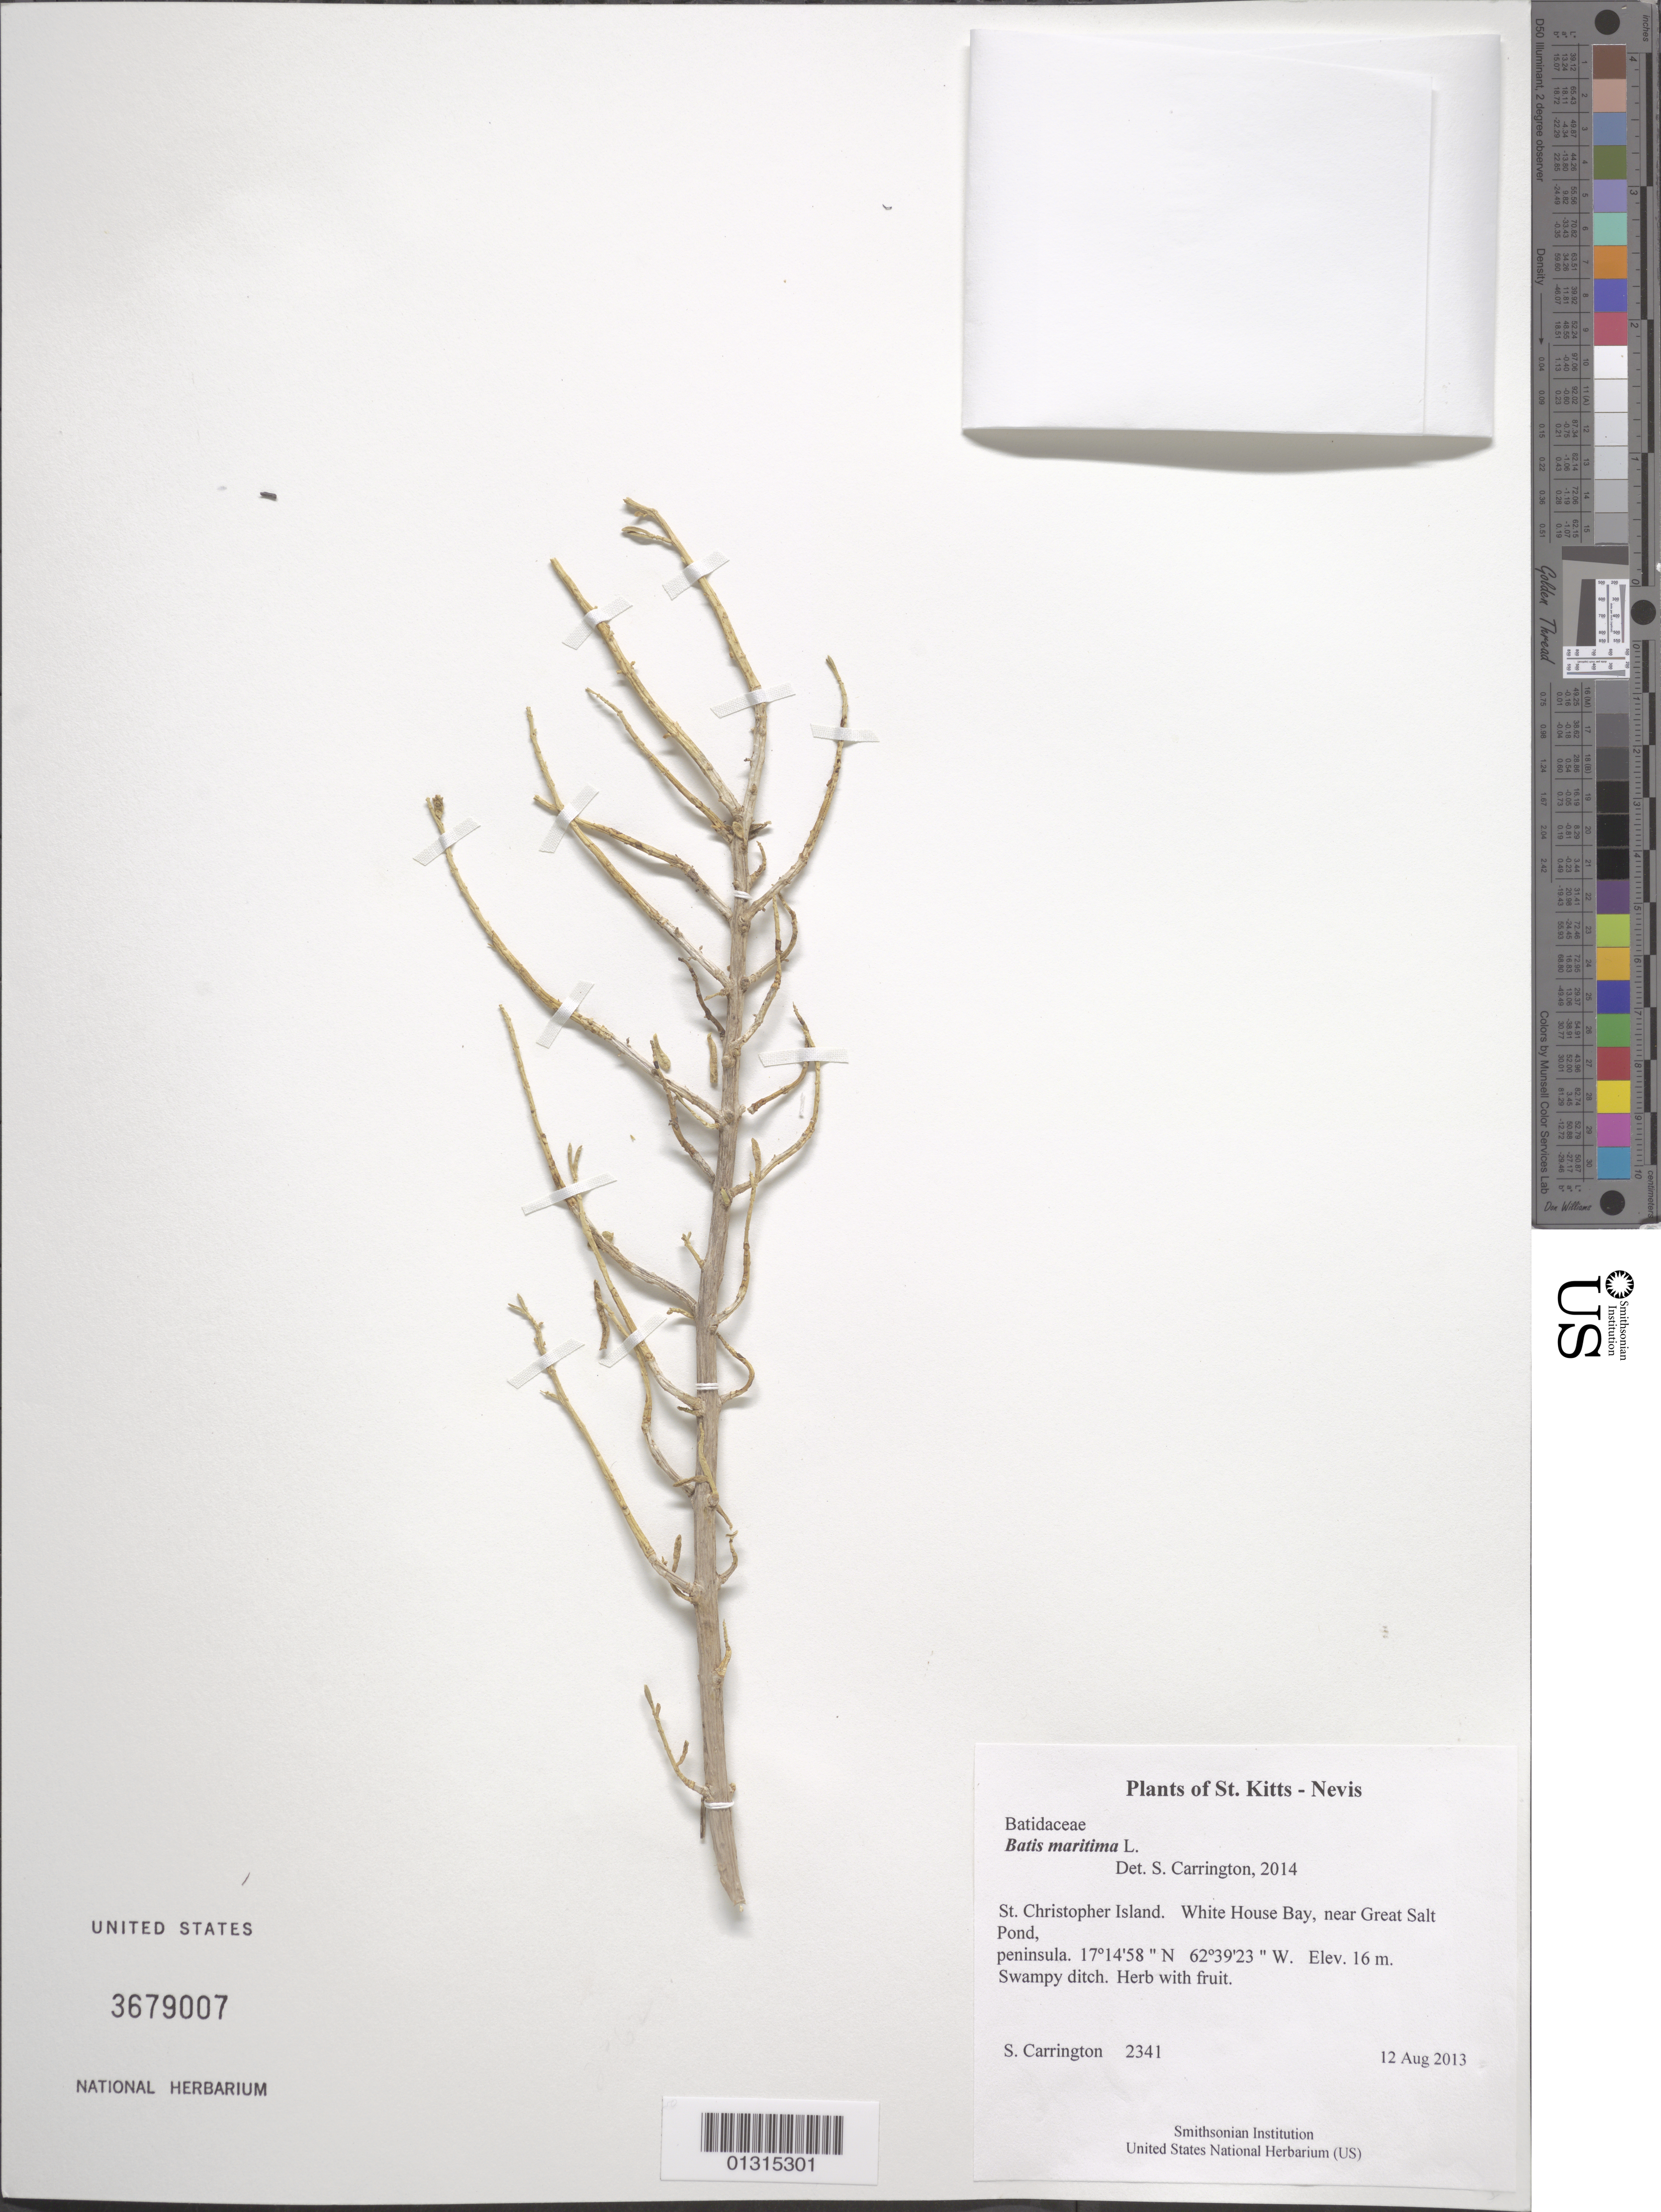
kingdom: Plantae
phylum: Tracheophyta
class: Magnoliopsida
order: Brassicales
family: Bataceae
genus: Batis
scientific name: Batis maritima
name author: L.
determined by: Carrington, C. M. S.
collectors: C. M. S. Carrington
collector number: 2341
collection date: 2013-08-12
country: St. Christopher-Nevis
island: St. Christopher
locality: White House Bay, near Great Salt Pond, peninsula.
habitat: Swampy ditch.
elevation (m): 16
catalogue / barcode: US 3679007